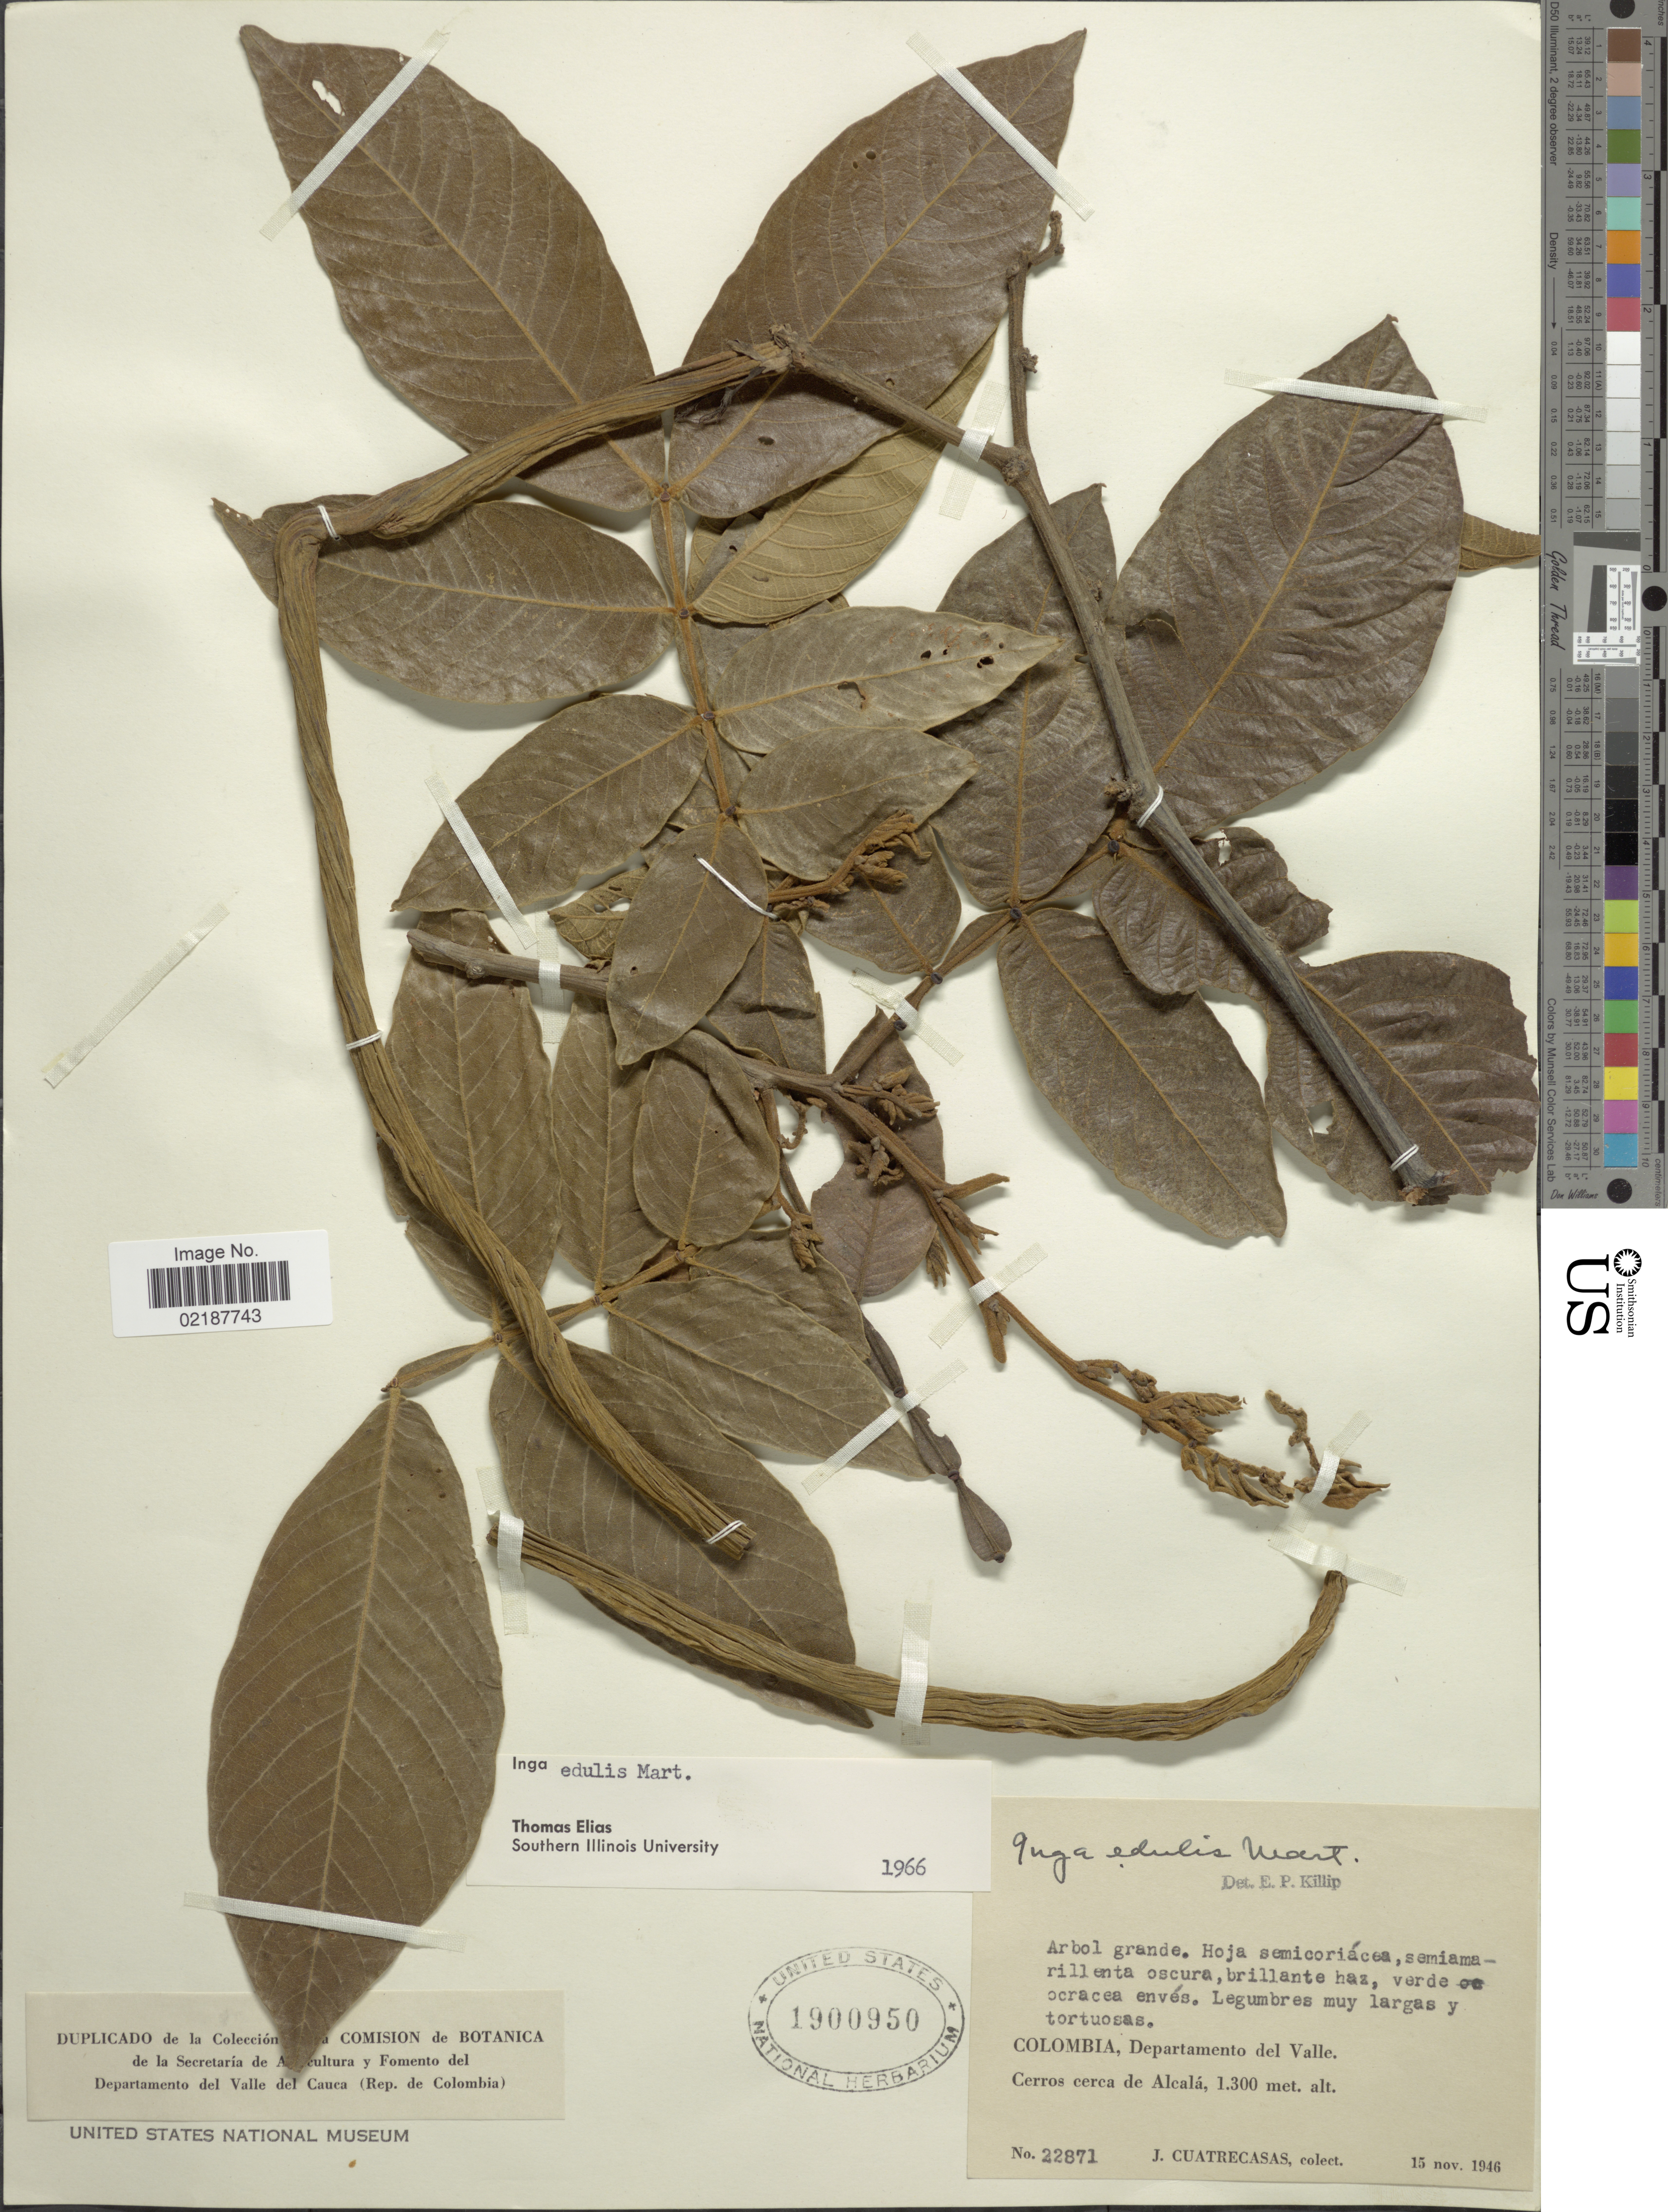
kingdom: Plantae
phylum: Tracheophyta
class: Magnoliopsida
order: Fabales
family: Fabaceae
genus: Inga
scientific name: Inga edulis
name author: Mart.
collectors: J. Cuatrecasas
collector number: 22871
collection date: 1946-11-15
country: Colombia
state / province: Valle del Cauca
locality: Departamento del Valle, Cerros cerca de Alcala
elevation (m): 1300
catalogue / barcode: US 1900950